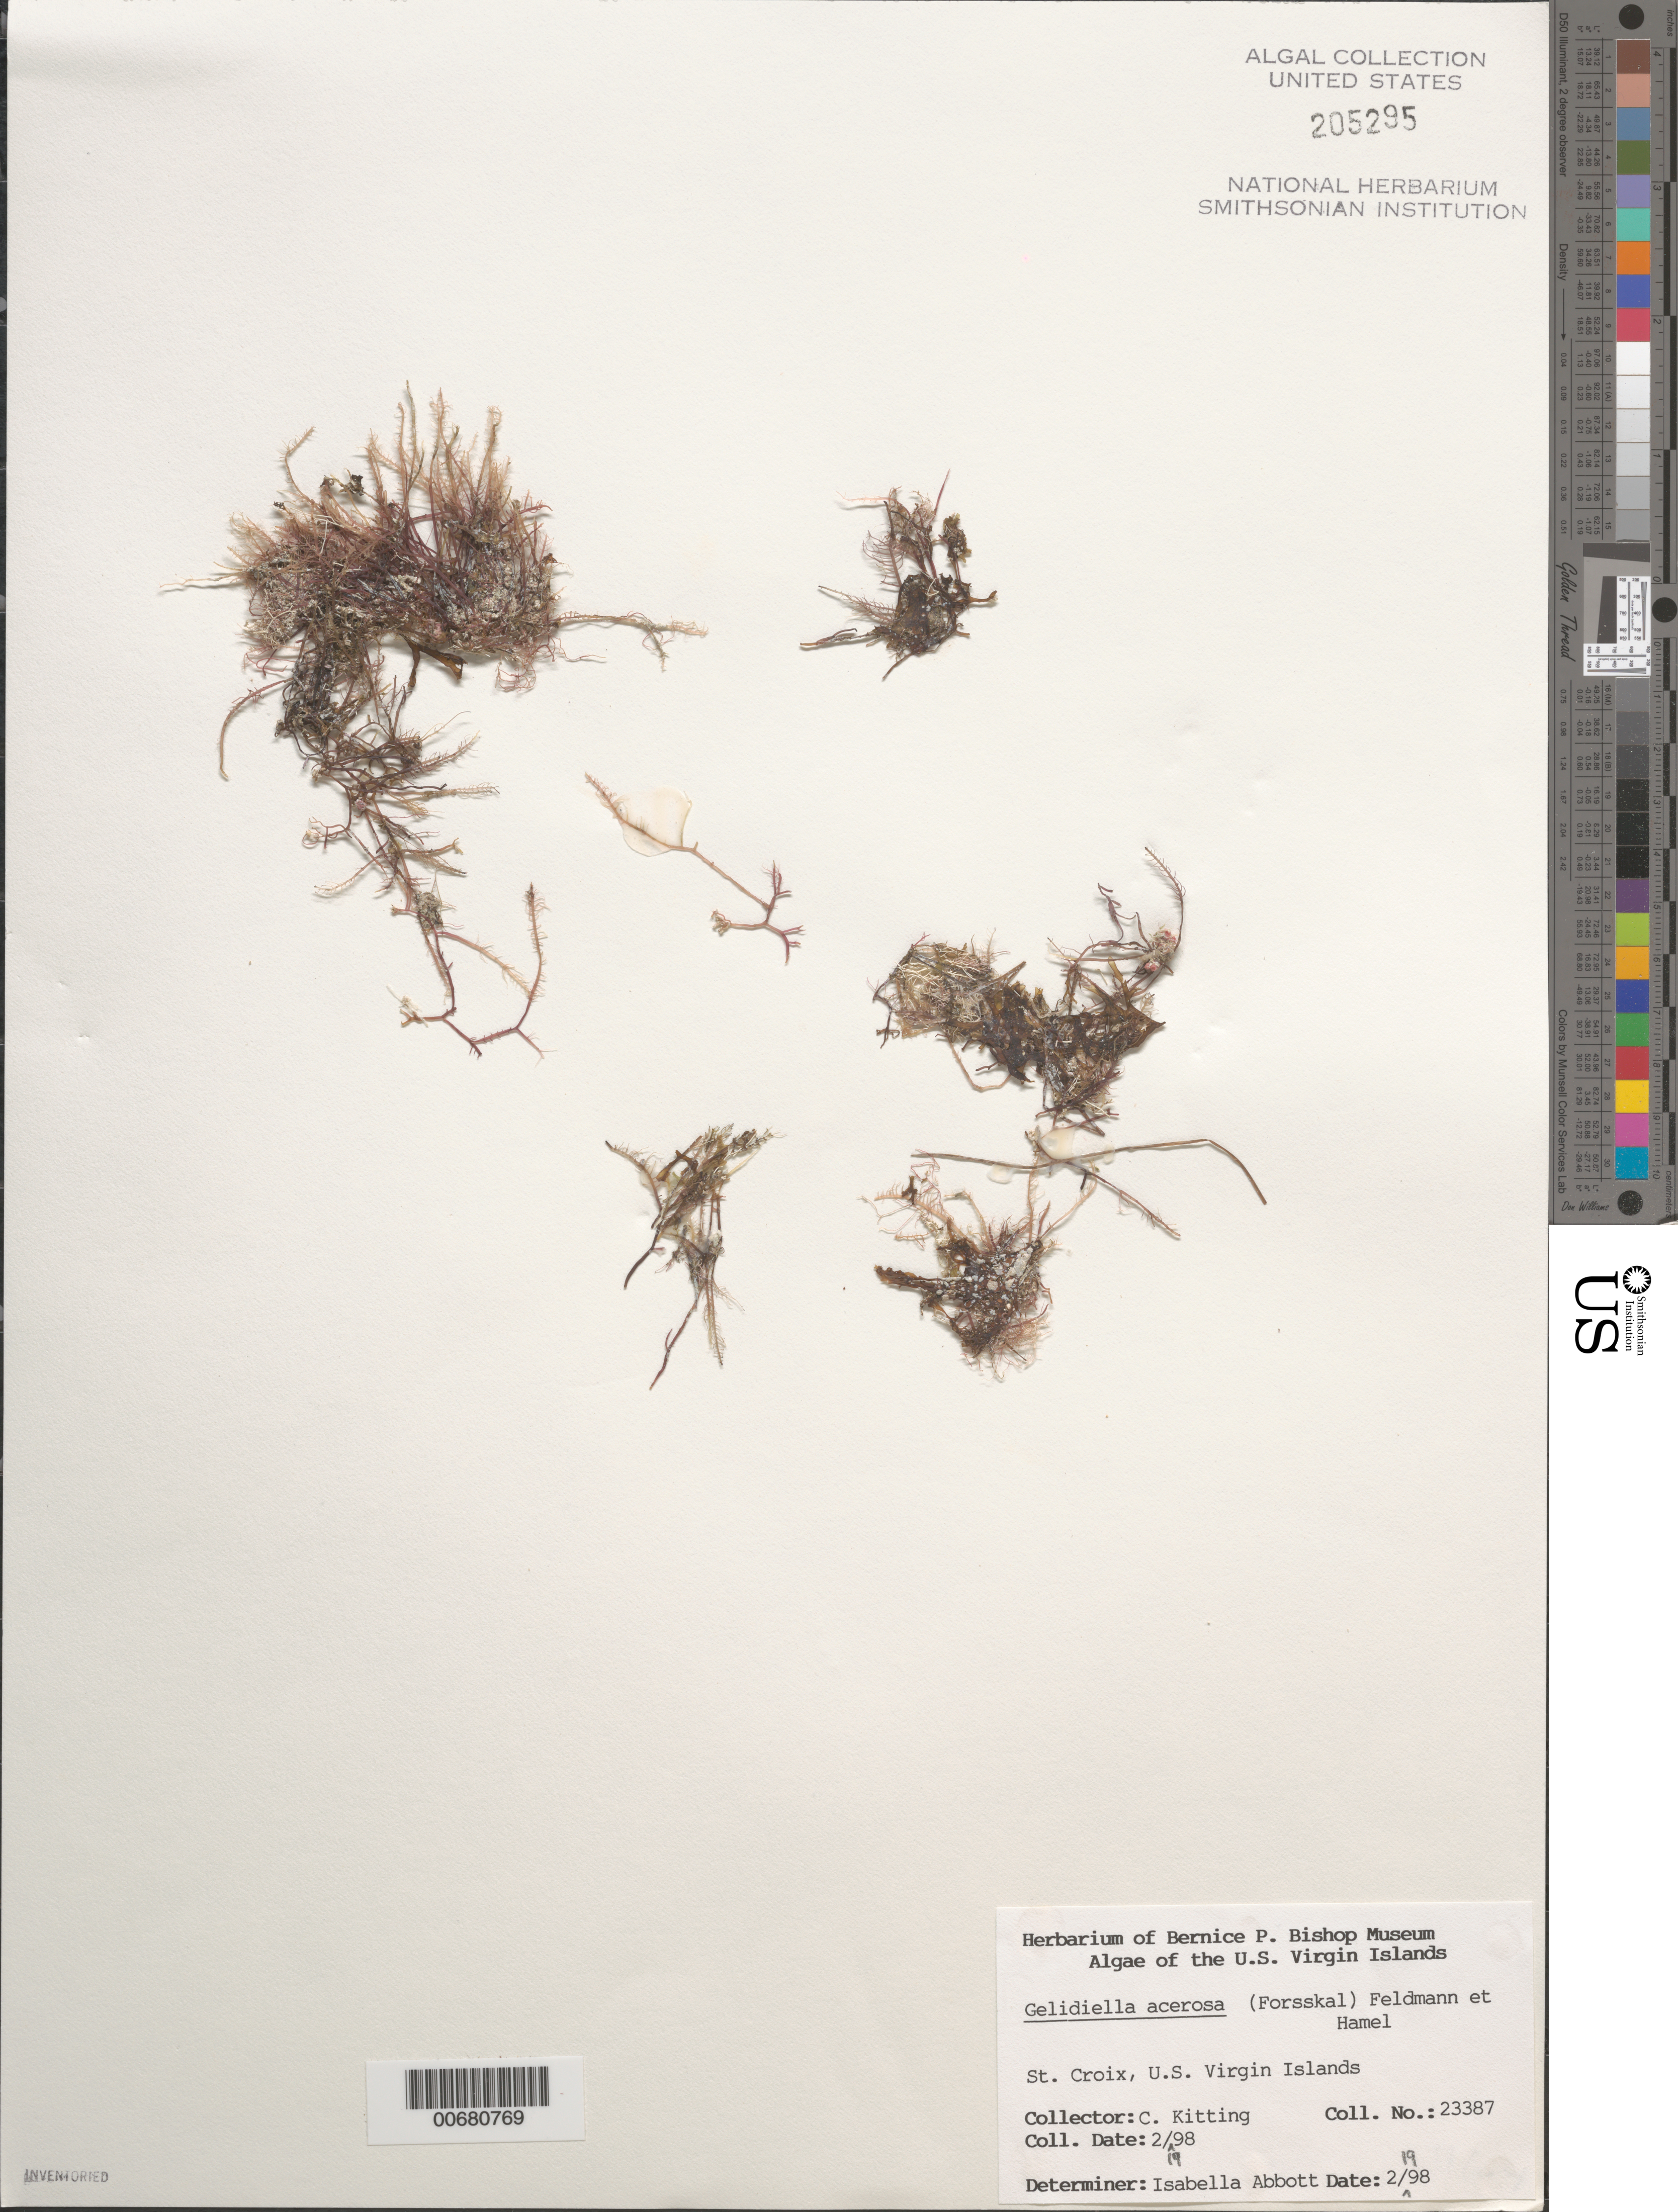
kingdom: Plantae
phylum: Rhodophyta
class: Florideophyceae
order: Gelidiales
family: Gelidiellaceae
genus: Gelidiella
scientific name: Gelidiella acerosa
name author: (Forssk.) Feldmann & G. Hamel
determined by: Abbott, Isabella A.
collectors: C. Kitting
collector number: IAA 23387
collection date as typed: Feb 1998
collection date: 1998-02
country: U.S. Virgin Islands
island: St. Croix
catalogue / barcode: US 205295